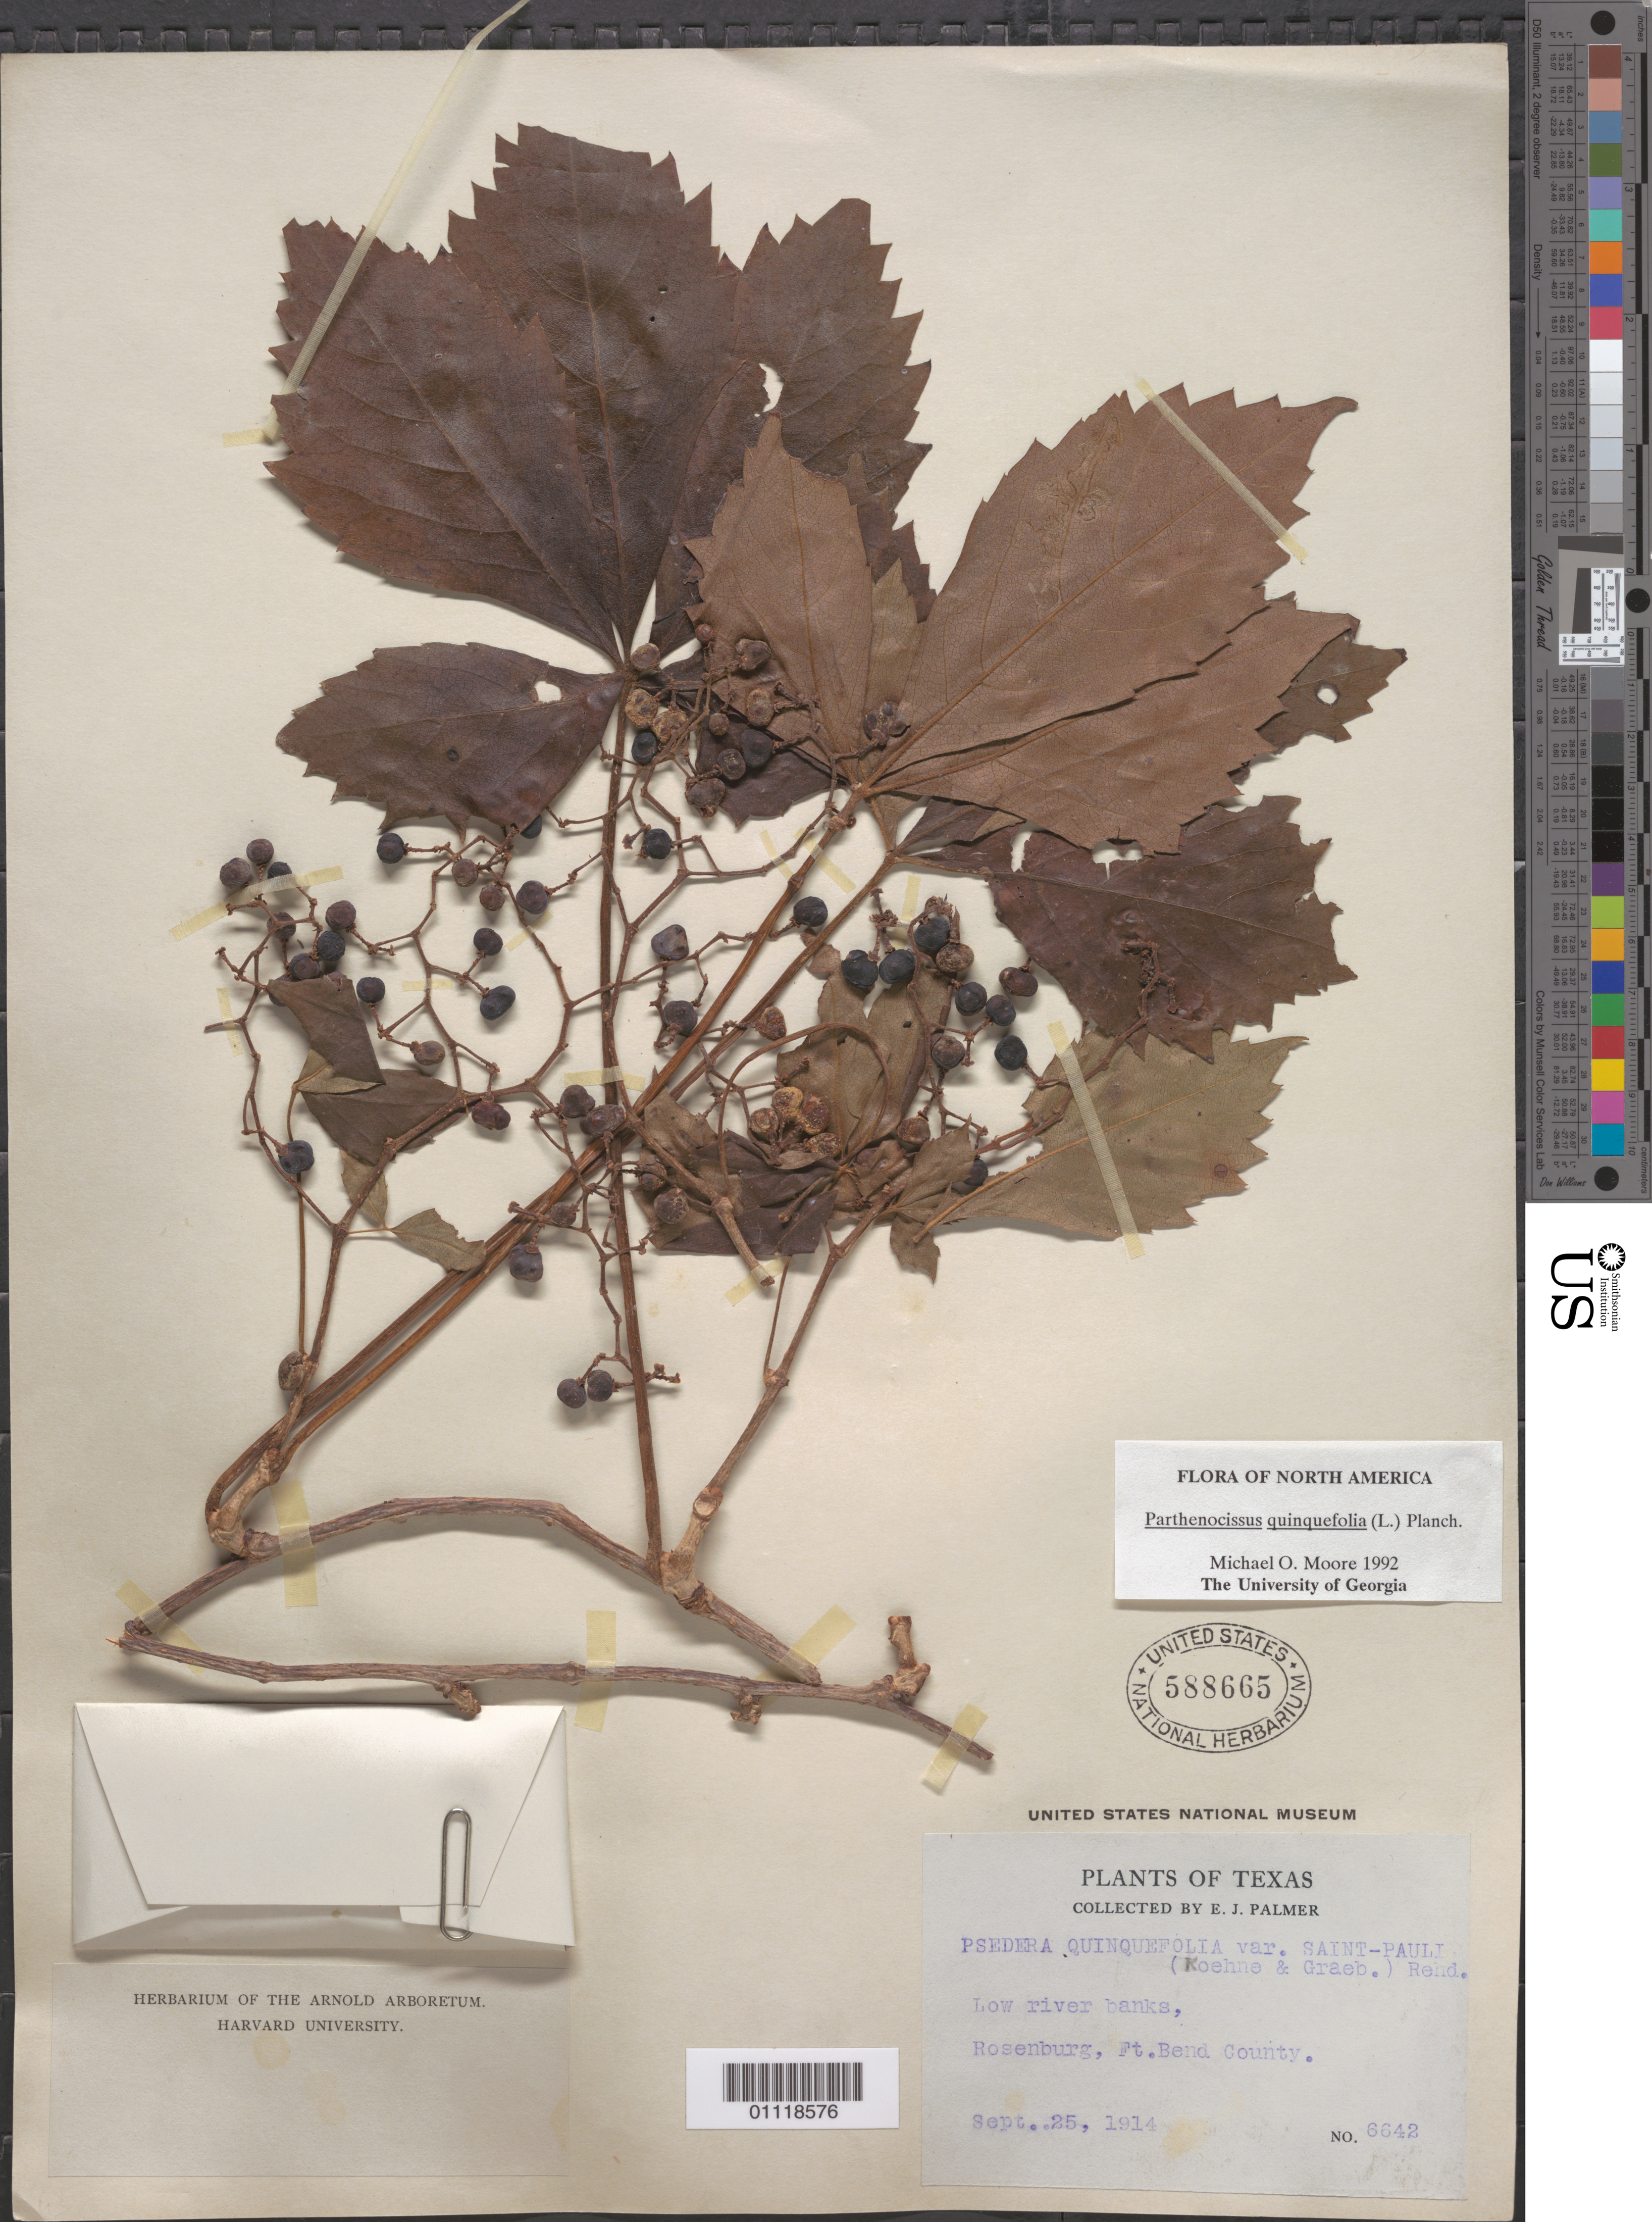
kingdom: Plantae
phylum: Tracheophyta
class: Magnoliopsida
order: Vitales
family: Vitaceae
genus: Parthenocissus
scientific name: Parthenocissus quinquefolia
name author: (L.) Planch.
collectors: E. J. Palmer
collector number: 6642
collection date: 1914-09-25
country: United States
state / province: Texas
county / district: Fort Bend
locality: Rosenburg.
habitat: Low river banks.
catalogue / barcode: US 588665